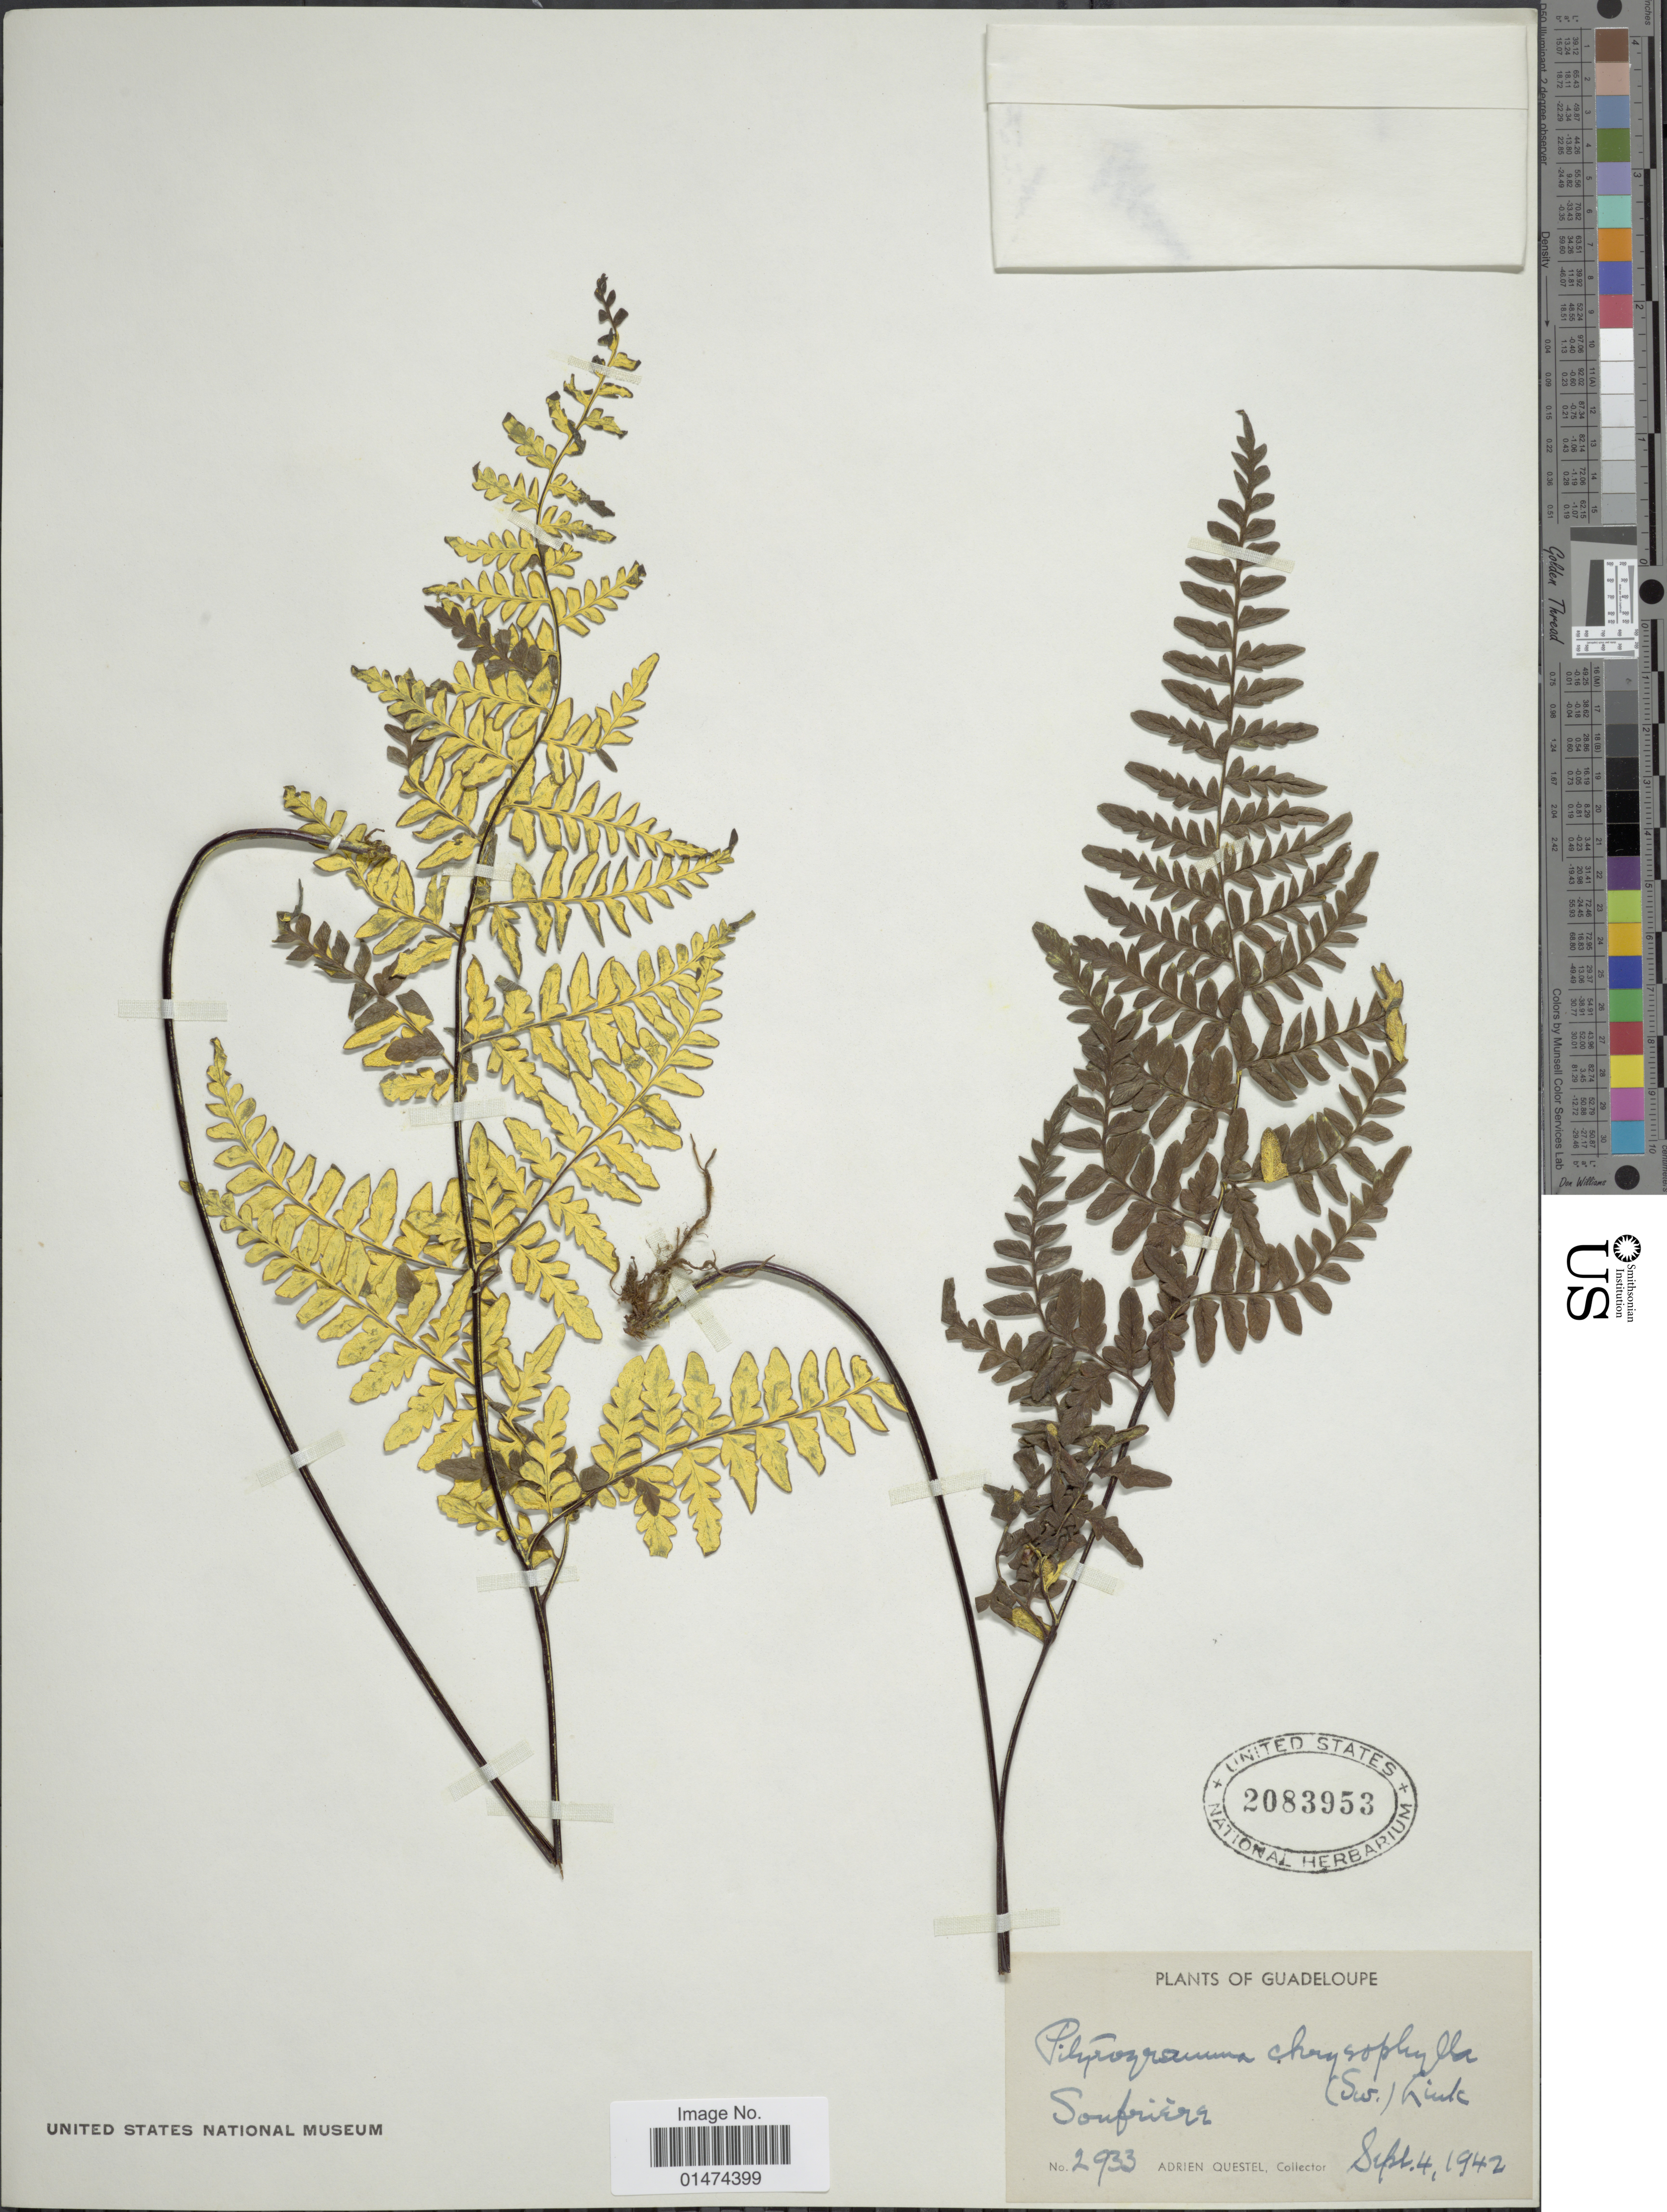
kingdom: Plantae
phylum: Tracheophyta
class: Polypodiopsida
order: Polypodiales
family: Pteridaceae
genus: Pityrogramma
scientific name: Pityrogramma chrysophylla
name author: (Sw.) Link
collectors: A. Questel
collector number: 2933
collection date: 1942-09-04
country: Guadeloupe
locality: Soufrière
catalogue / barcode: US 2083953